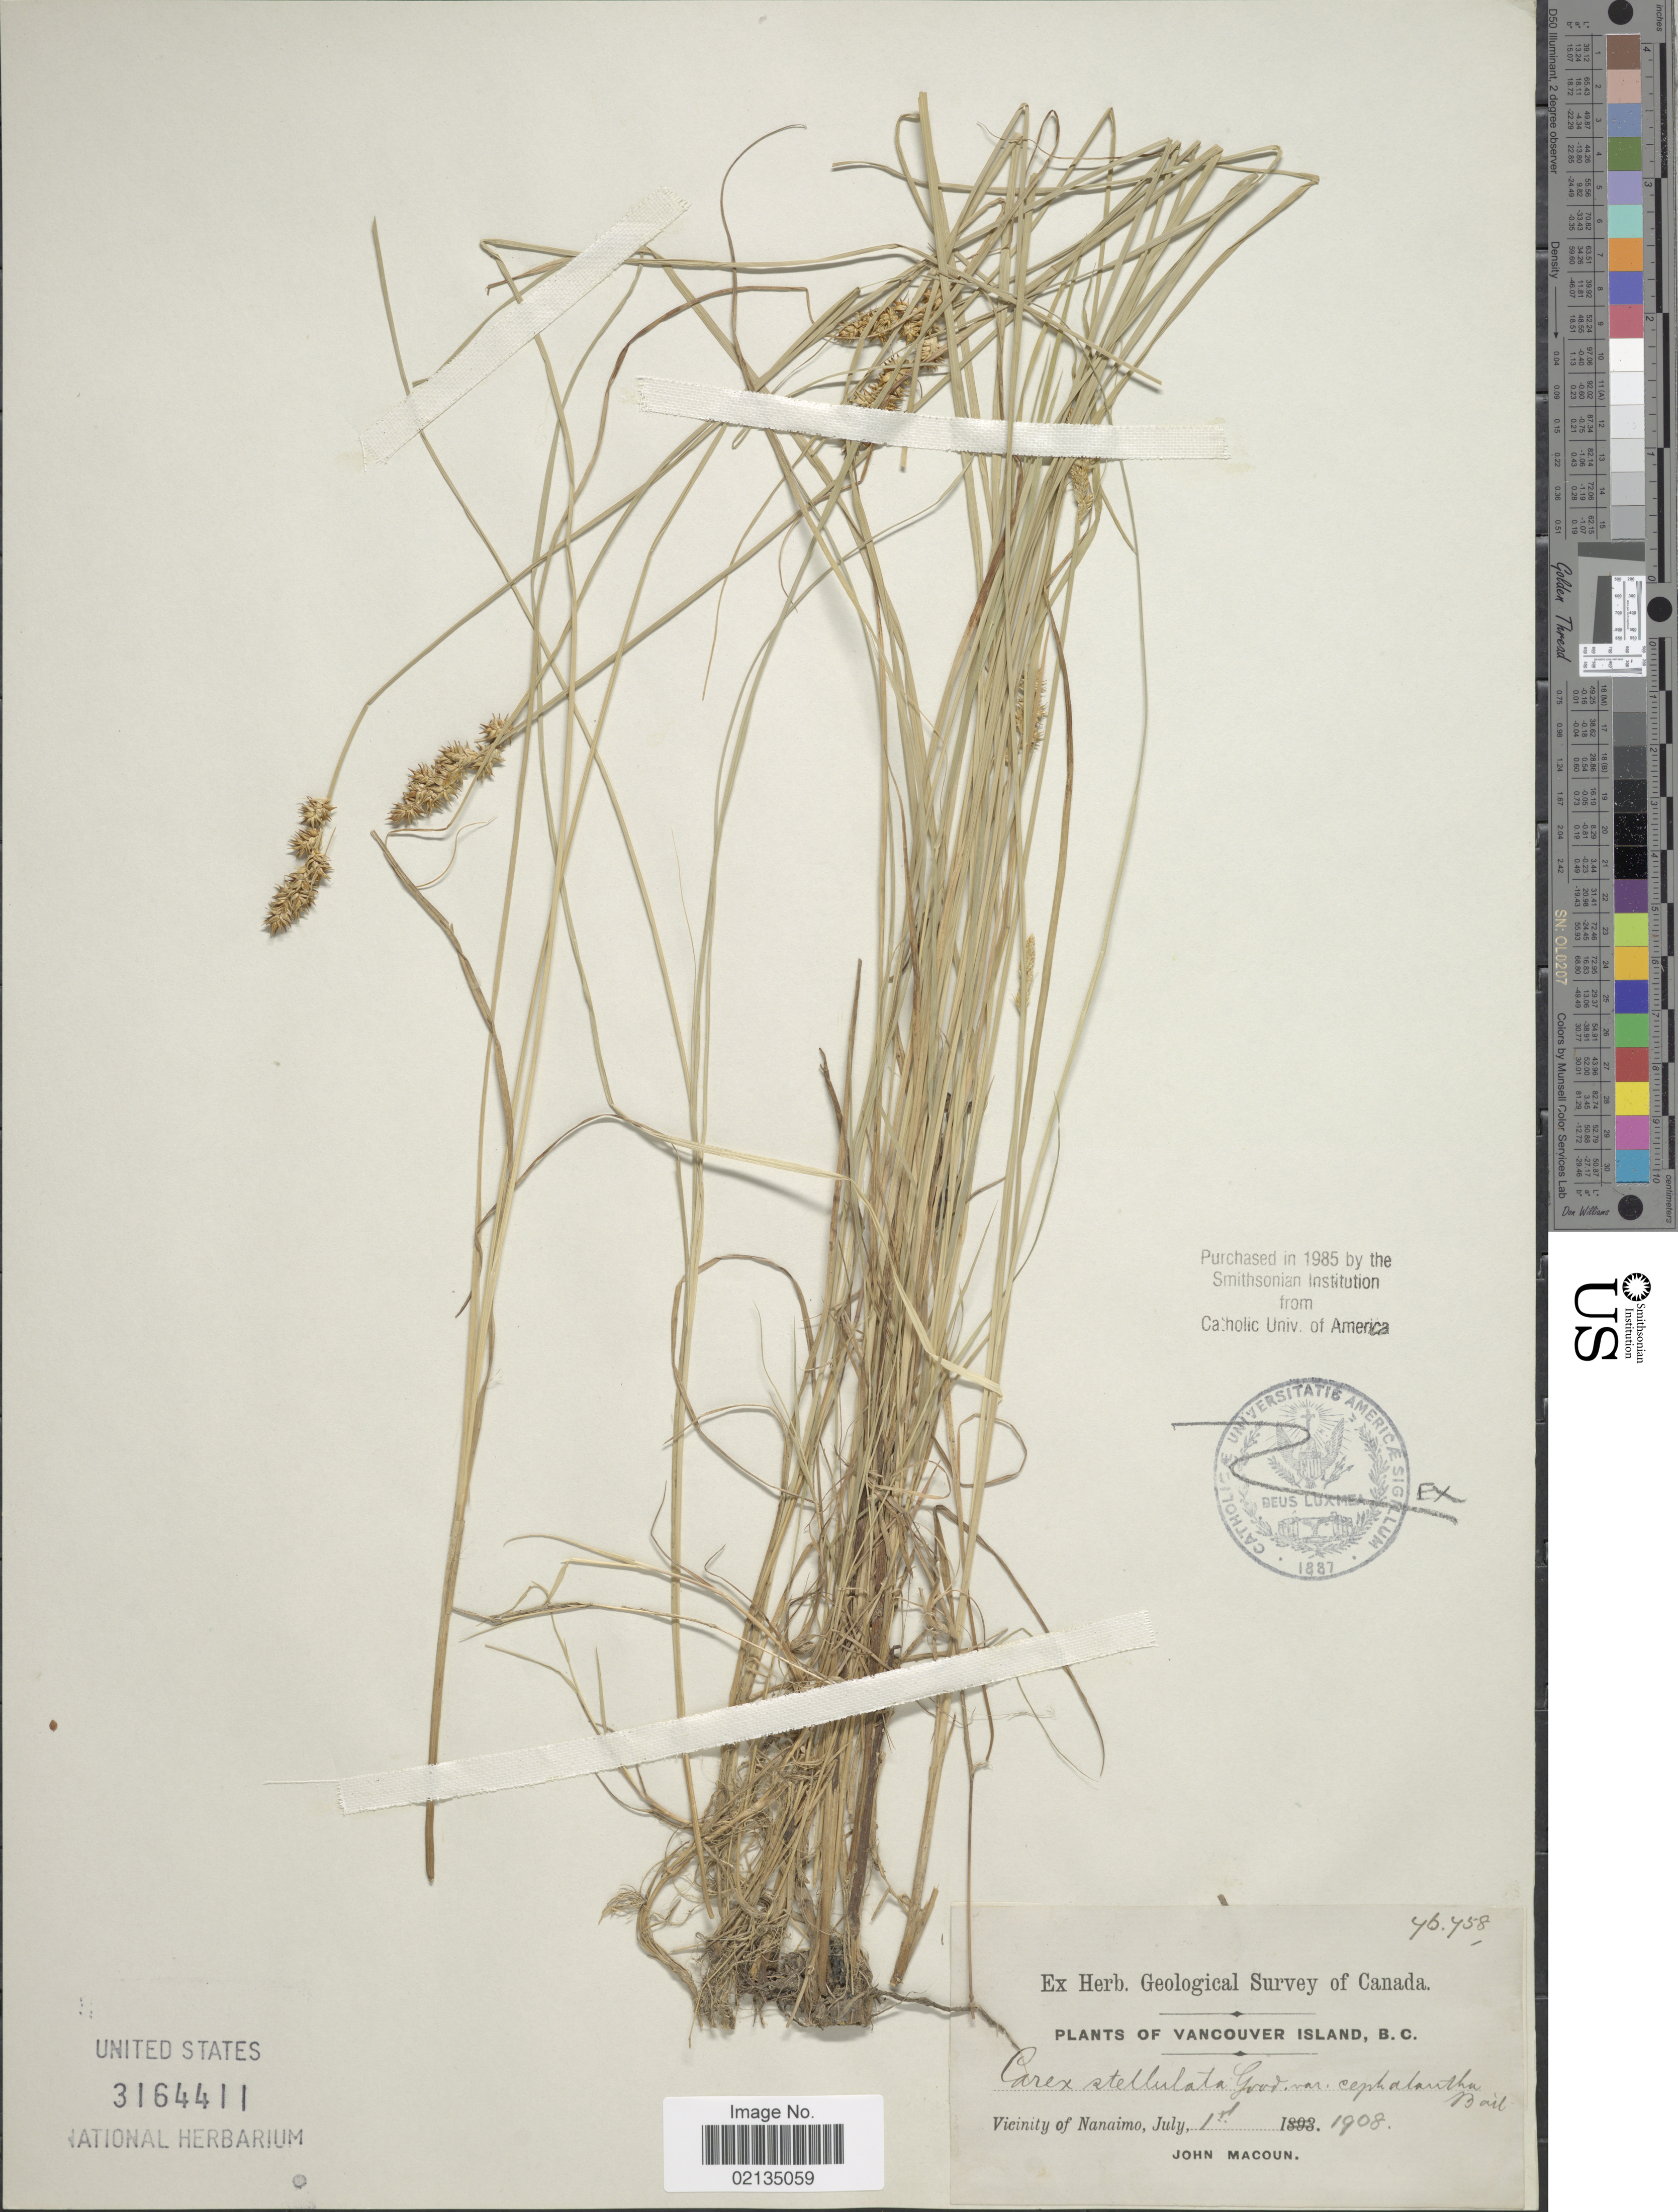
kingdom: Plantae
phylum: Tracheophyta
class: Liliopsida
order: Poales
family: Cyperaceae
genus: Carex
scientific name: Carex echinata subsp. echinata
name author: Murray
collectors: J. Macoun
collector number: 76758*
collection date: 1908-07-01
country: Canada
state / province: British Columbia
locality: Vancouver Island, B. C. Vicinity of Nanaimo..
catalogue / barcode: US 3164411